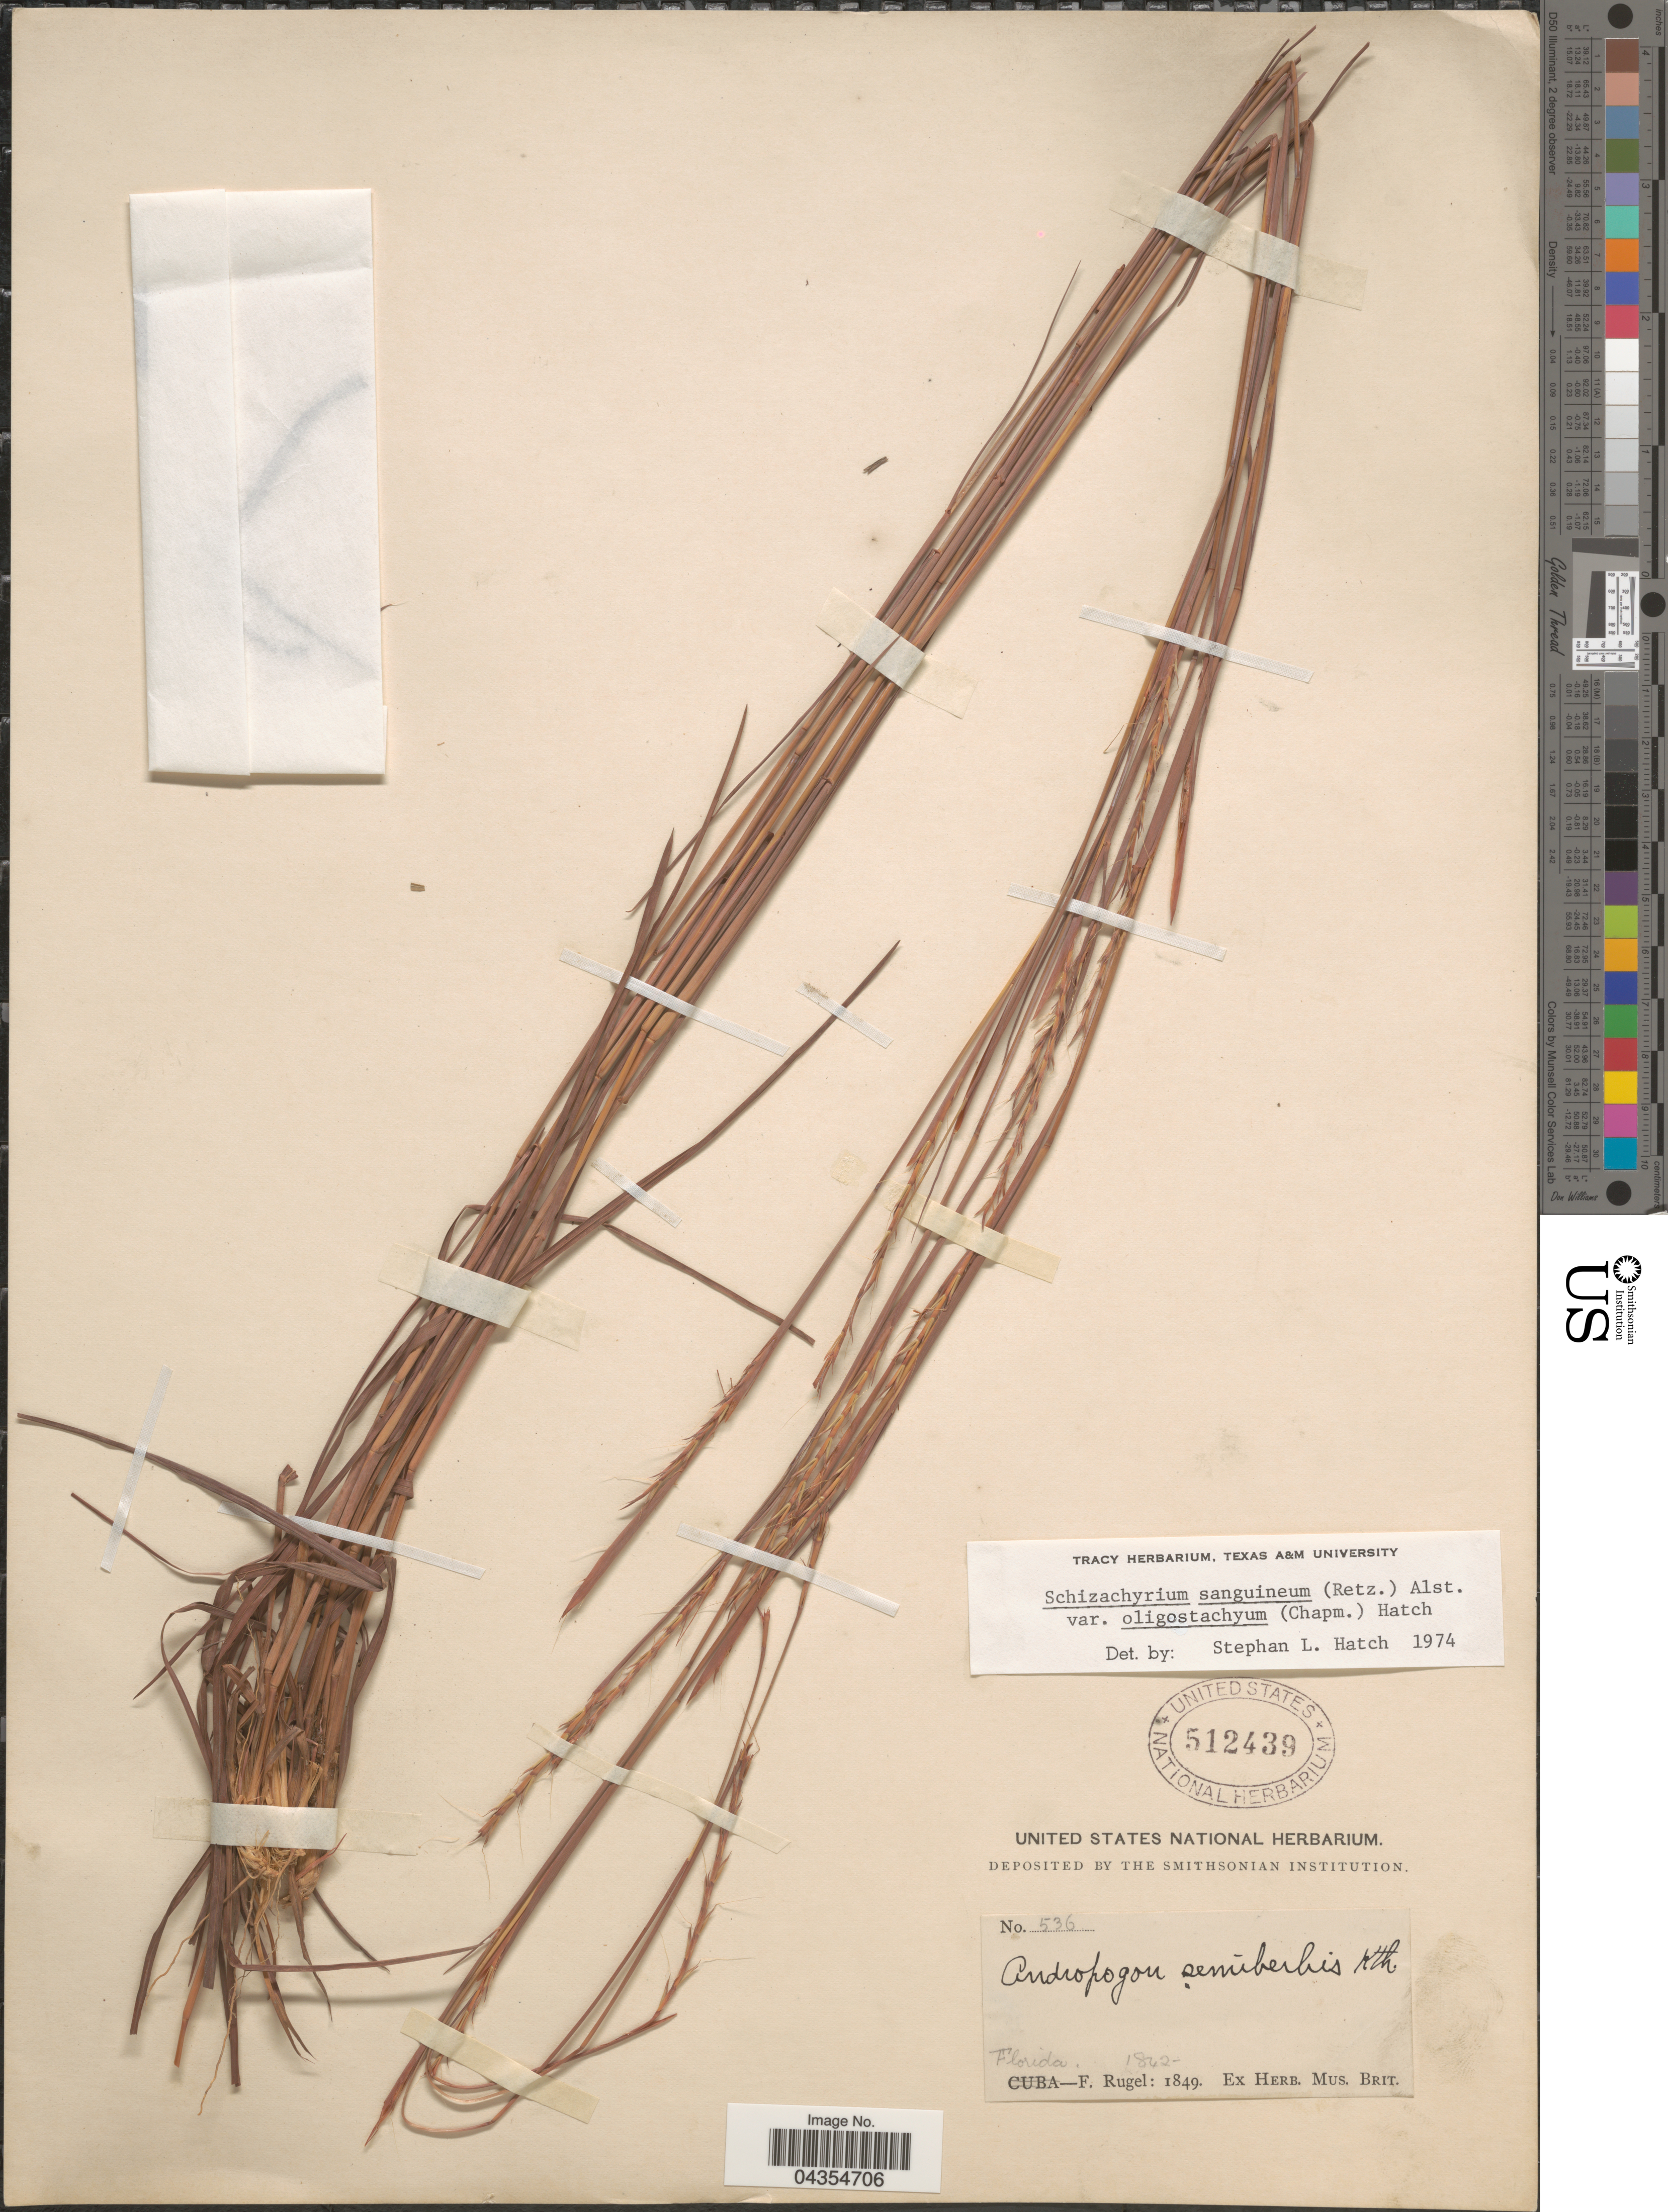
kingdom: Plantae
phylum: Tracheophyta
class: Liliopsida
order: Poales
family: Poaceae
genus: Schizachyrium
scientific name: Schizachyrium sanguineum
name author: (Retz.) Alston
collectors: F. Rugel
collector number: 536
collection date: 1842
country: United States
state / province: Florida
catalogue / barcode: US 512439